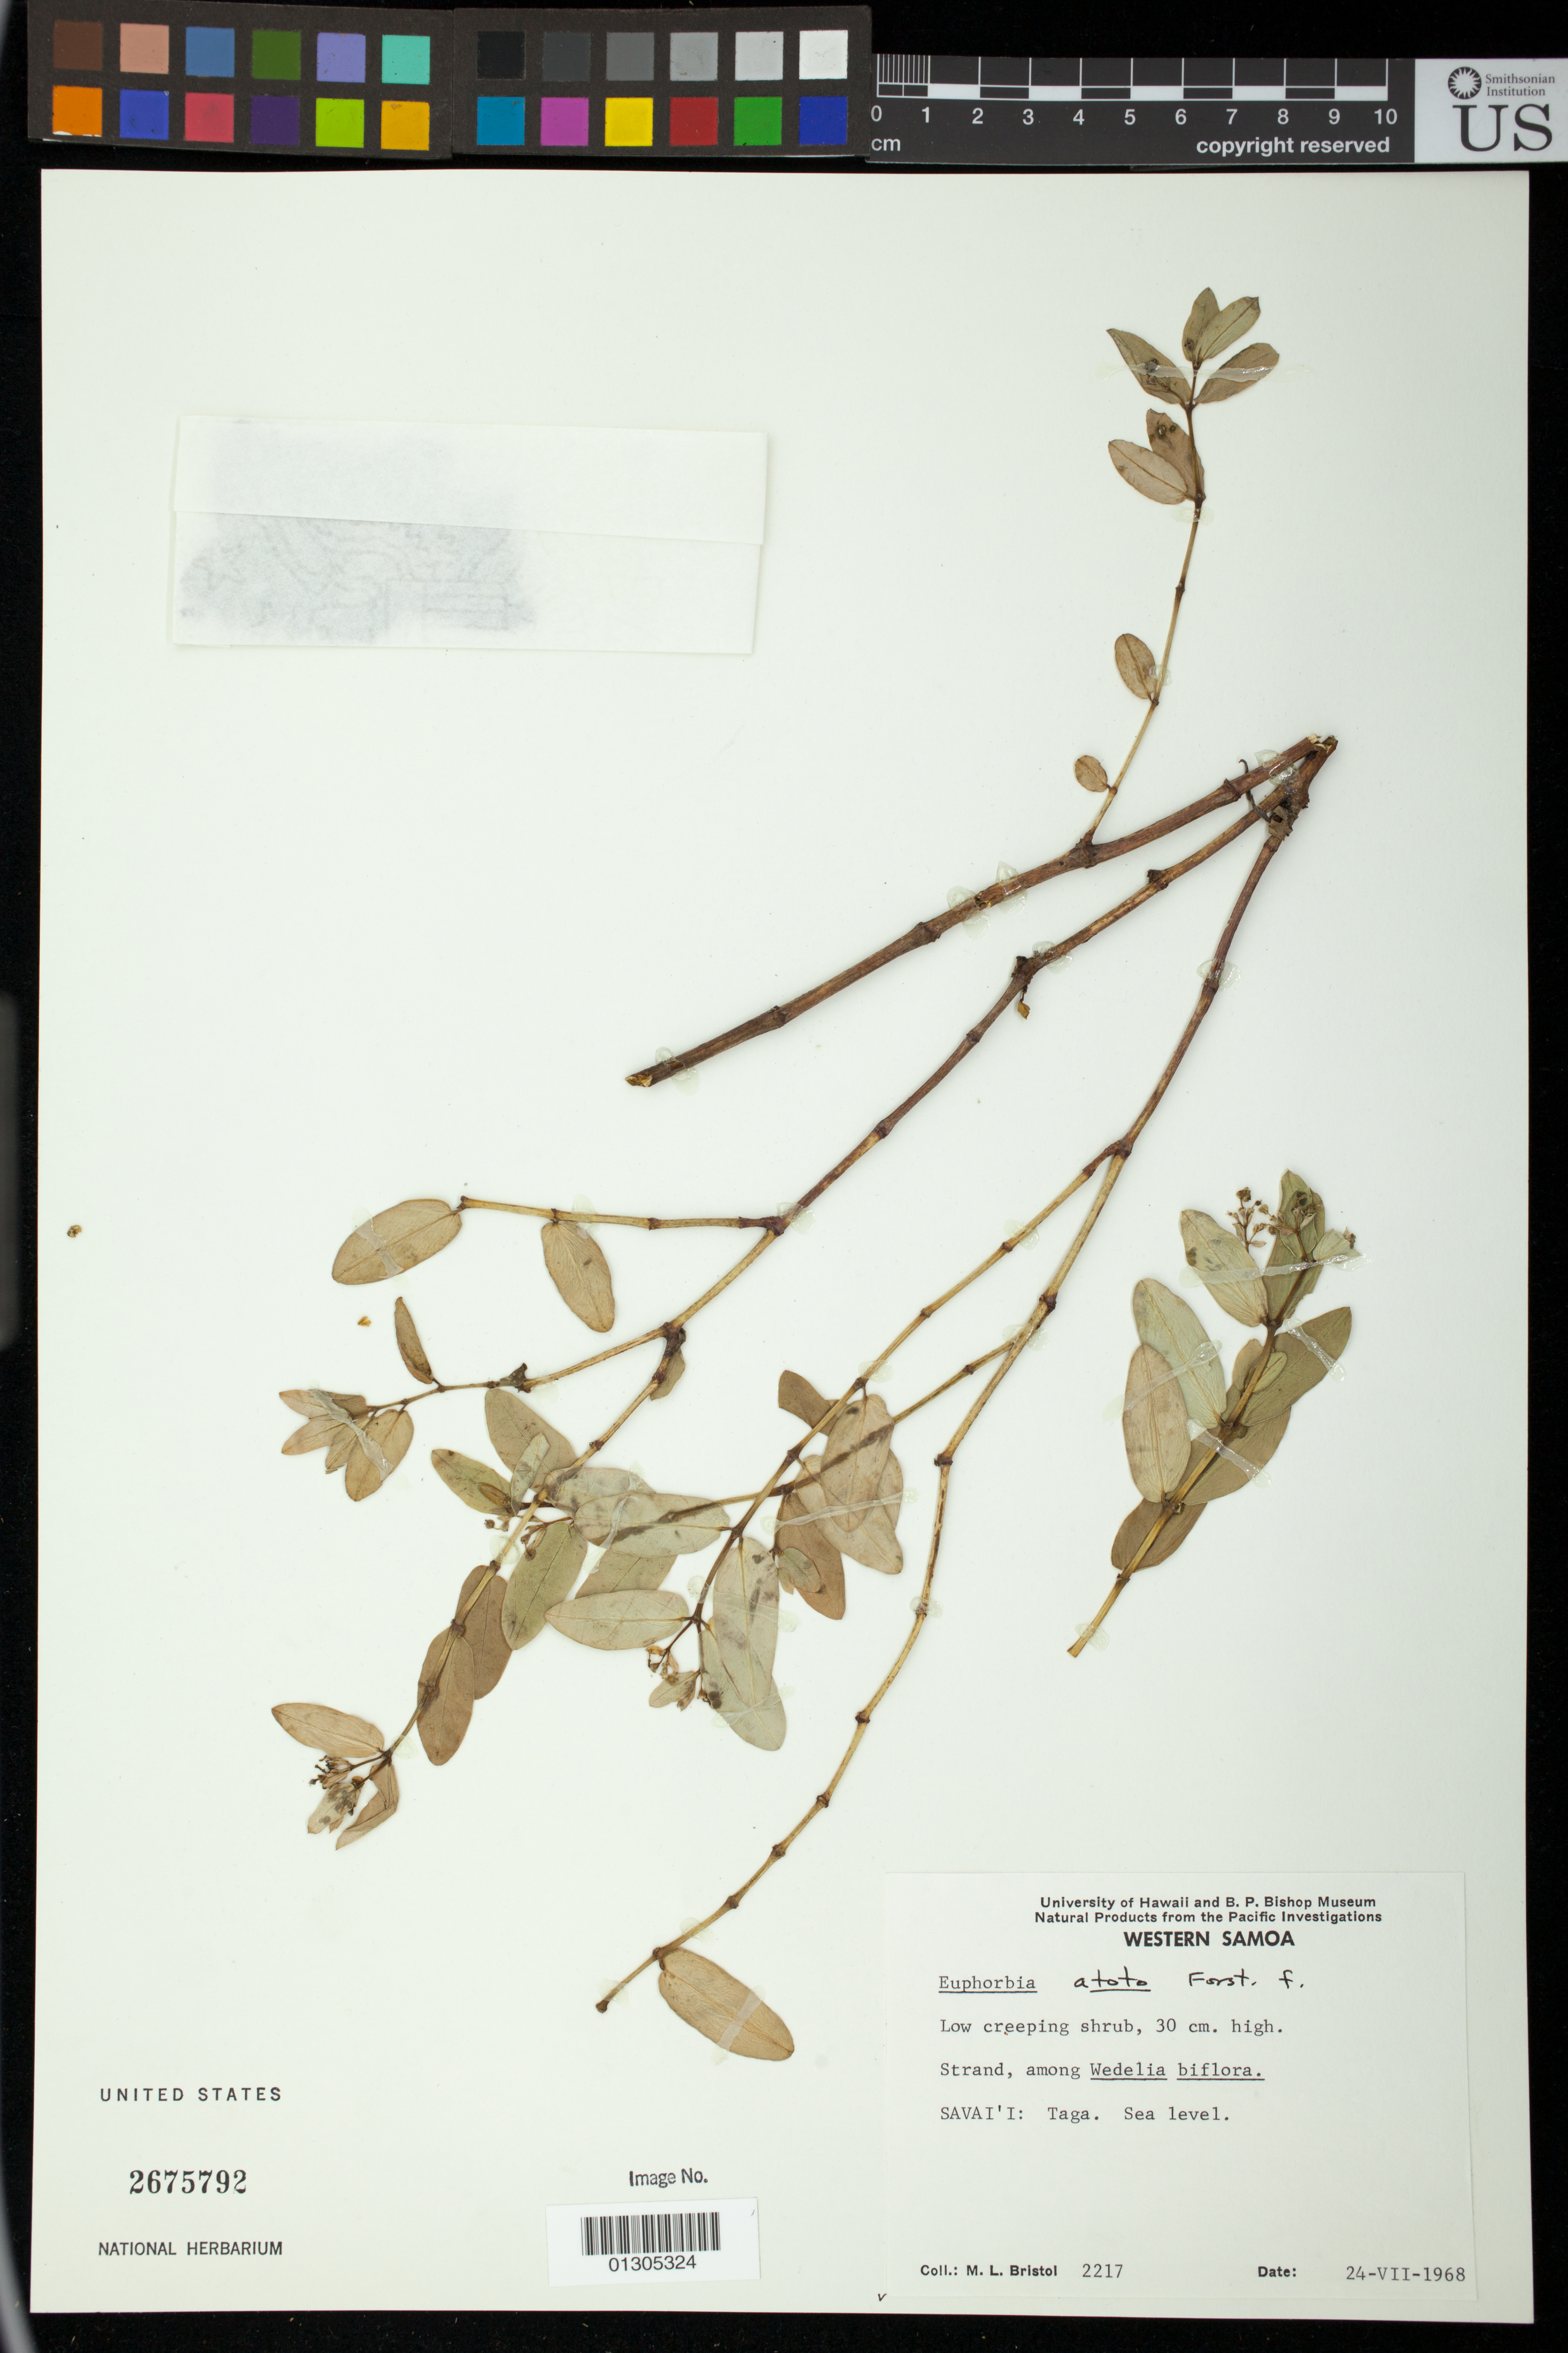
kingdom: Plantae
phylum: Tracheophyta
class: Magnoliopsida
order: Malpighiales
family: Euphorbiaceae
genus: Euphorbia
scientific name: Euphorbia chamissonis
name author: (Klotzsch ex Klotzsch & Garcke) Boiss.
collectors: M. L. Bristol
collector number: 2217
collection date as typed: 24-VII-1968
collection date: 1968-07-24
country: Samoa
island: Savai'i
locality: Savai'i: Taga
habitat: Strand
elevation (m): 0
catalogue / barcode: US 2675792